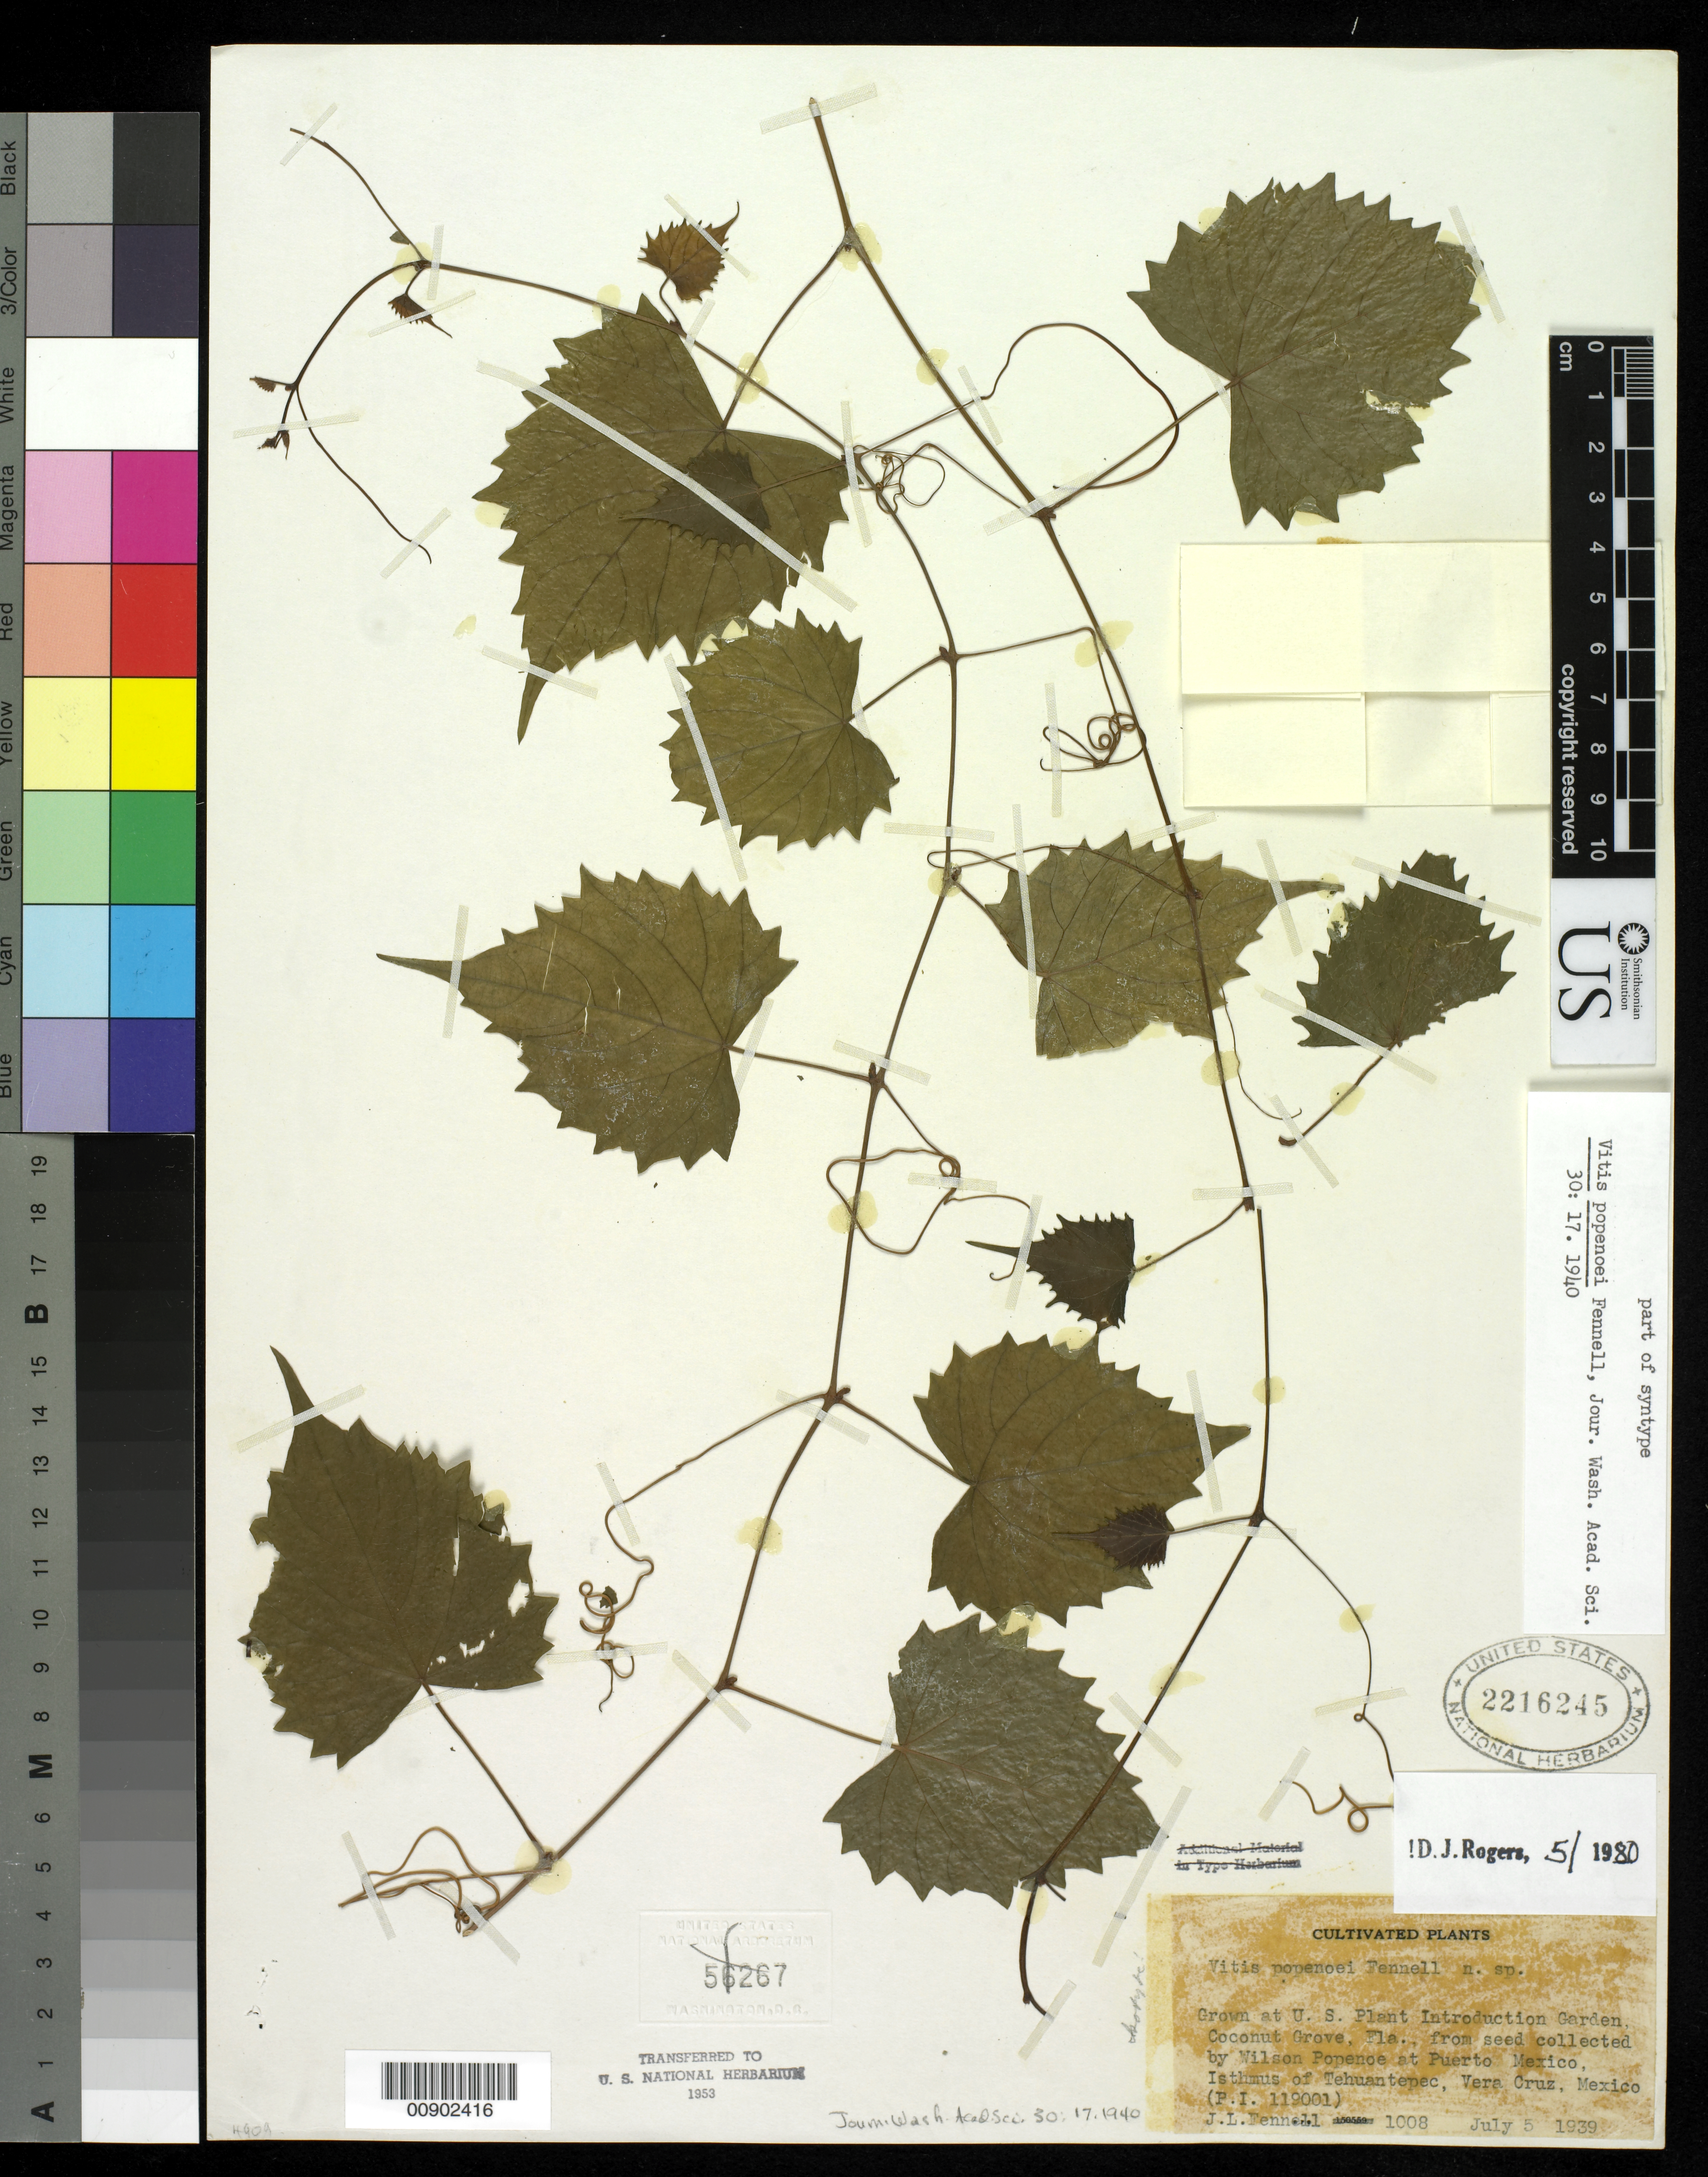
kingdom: Plantae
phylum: Tracheophyta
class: Magnoliopsida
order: Vitales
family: Vitaceae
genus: Vitis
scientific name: Vitis popenoei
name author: J.L. Fennell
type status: Isotype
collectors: J. L. Fennell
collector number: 1008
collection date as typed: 05 Jul 1939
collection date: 1939-07-05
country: Mexico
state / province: Veracruz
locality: Grown at U.S. Plant Introduction Garden, Coconut Grove, Fla. from seed collected by Wilson Popenoe at Puerto Mexico, Isthmus of Tehuantepec, Vera Cruz, Mexico (P.I. 119001).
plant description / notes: Specimen ex herb. National Arboretum [their number, 56267]. Transferred to U.S. National Herbarium 1953. Annotated "part of syntype" but protologue cites, "Type no. 56266, National Arboretum Herbarium" [which corresponds to sheet now at US].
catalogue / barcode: US 2216245